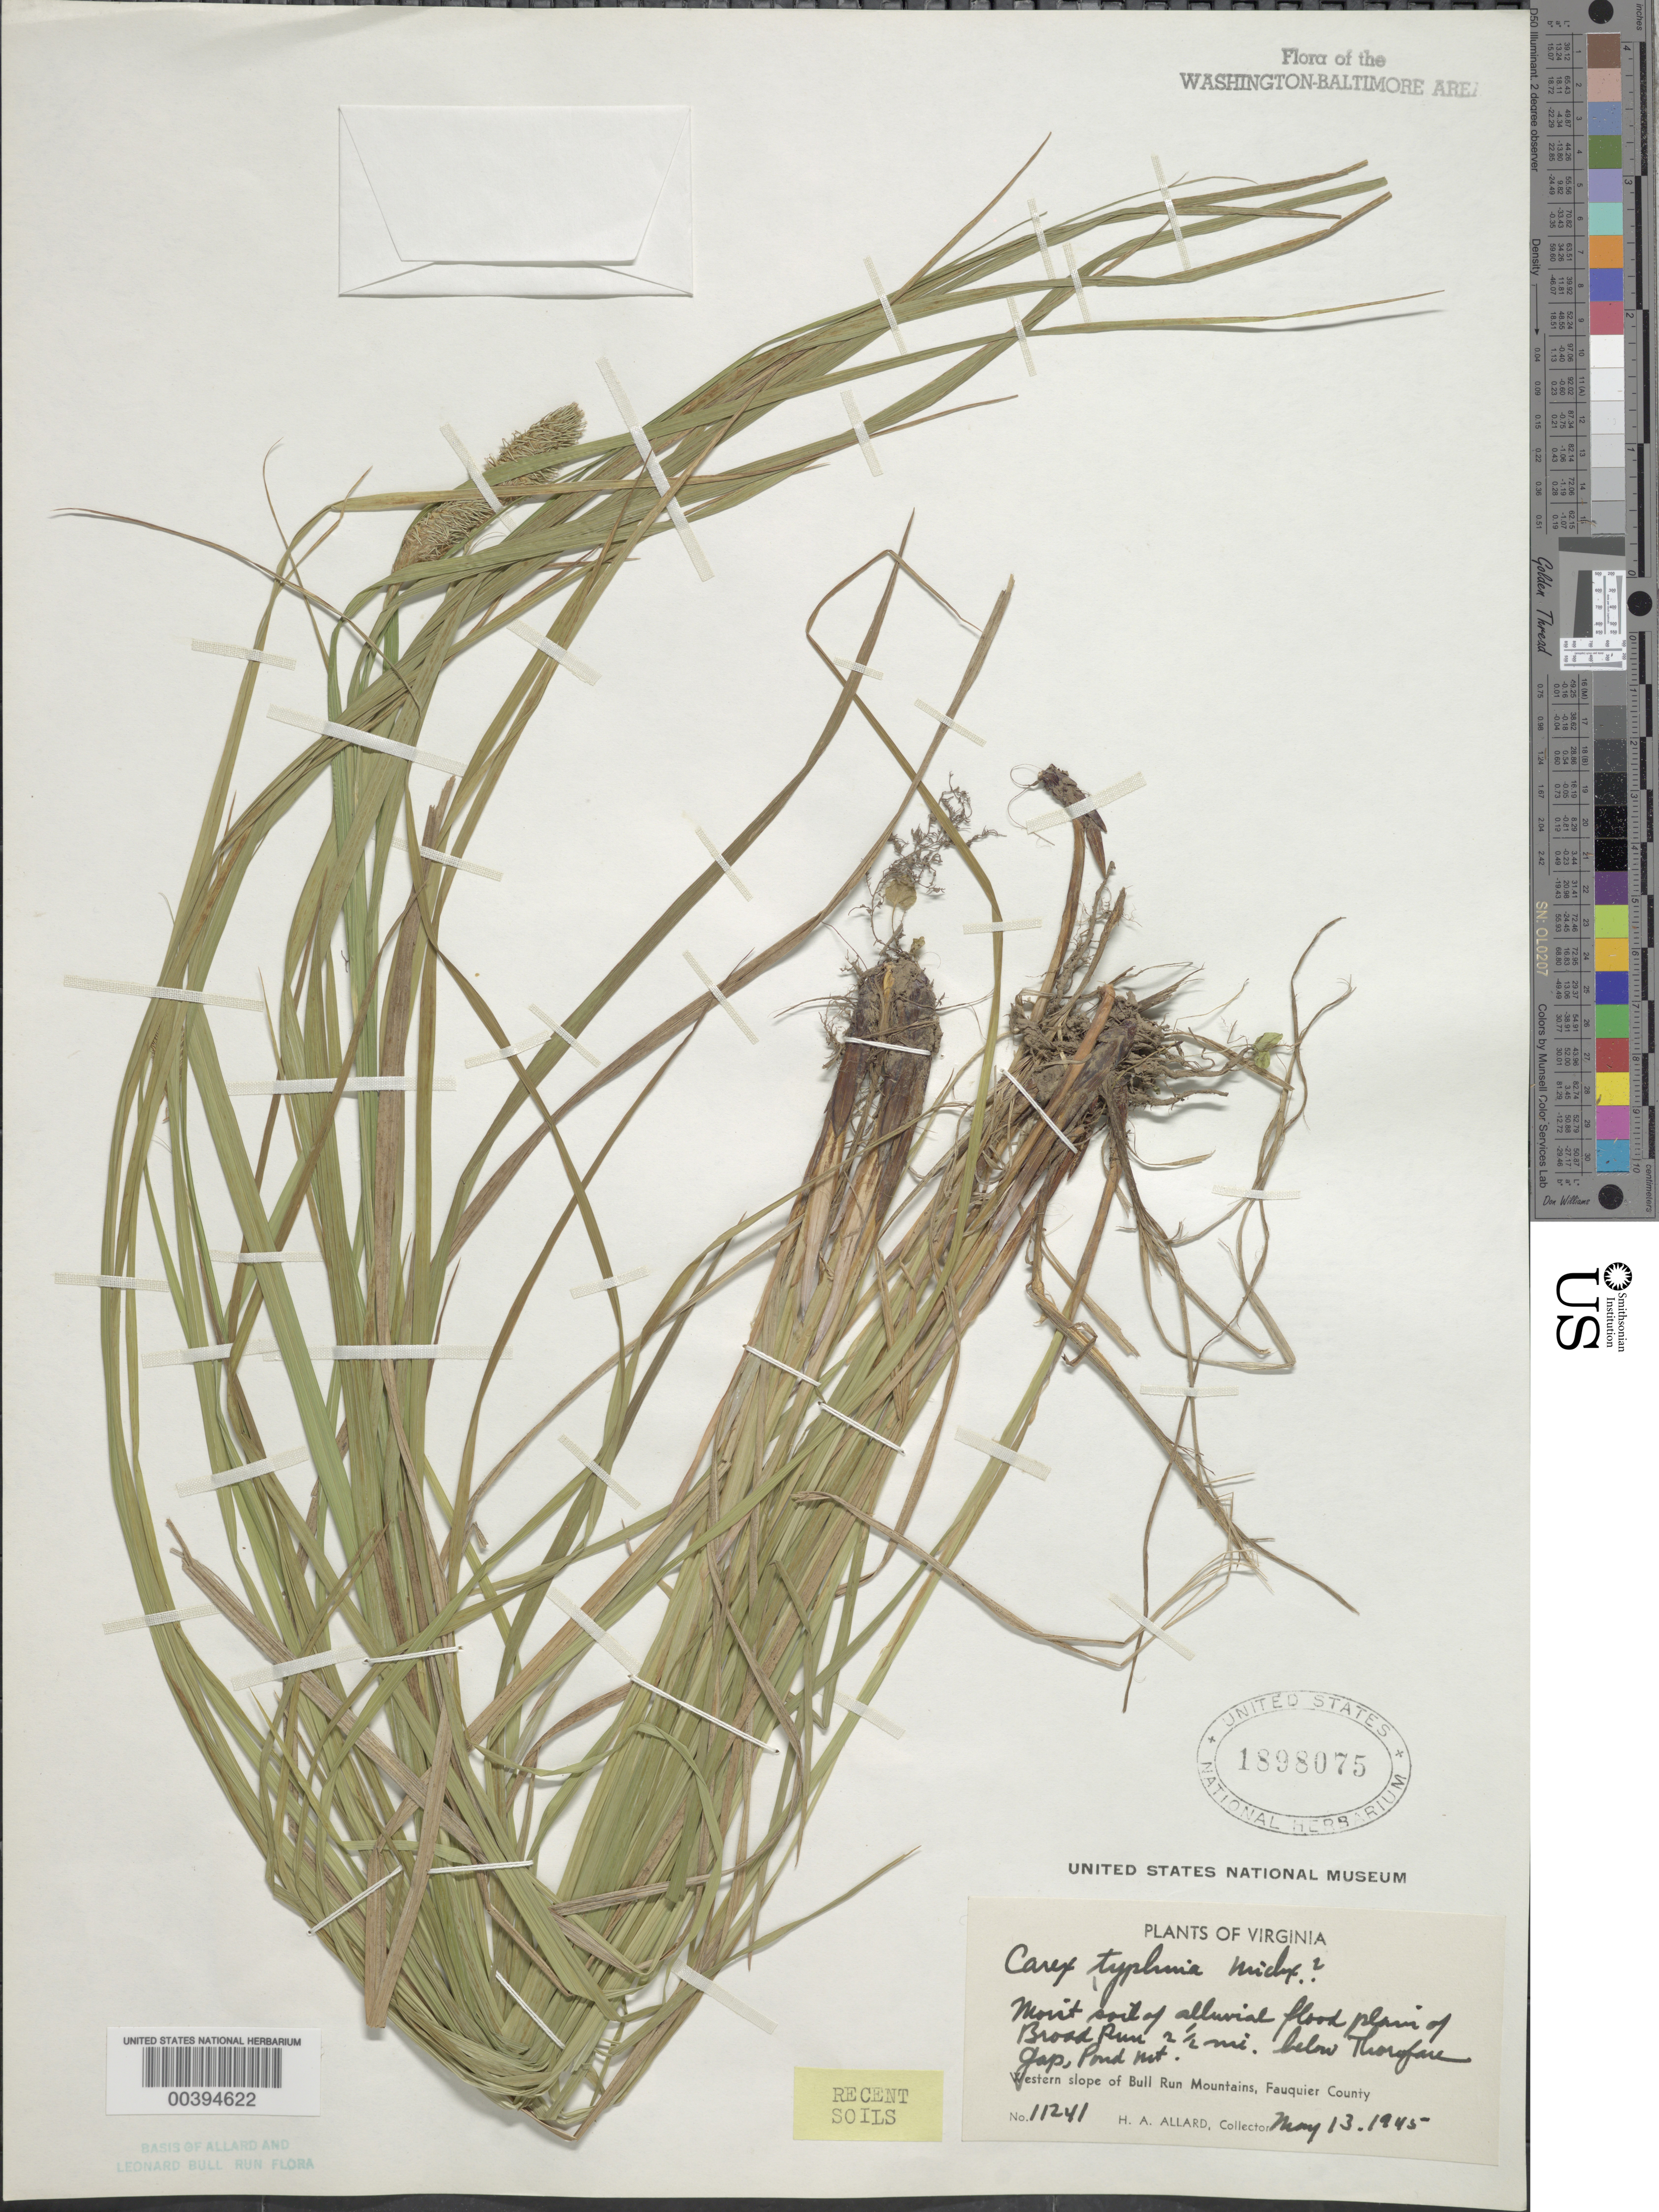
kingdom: Plantae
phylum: Tracheophyta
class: Liliopsida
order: Poales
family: Cyperaceae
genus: Carex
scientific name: Carex typhina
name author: Michx.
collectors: H. A. Allard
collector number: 11241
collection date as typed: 13 May 1945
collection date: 1945-05-13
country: United States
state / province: Virginia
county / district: Fauquier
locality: Broad Run, below Thorofare Gap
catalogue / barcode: US 1898075